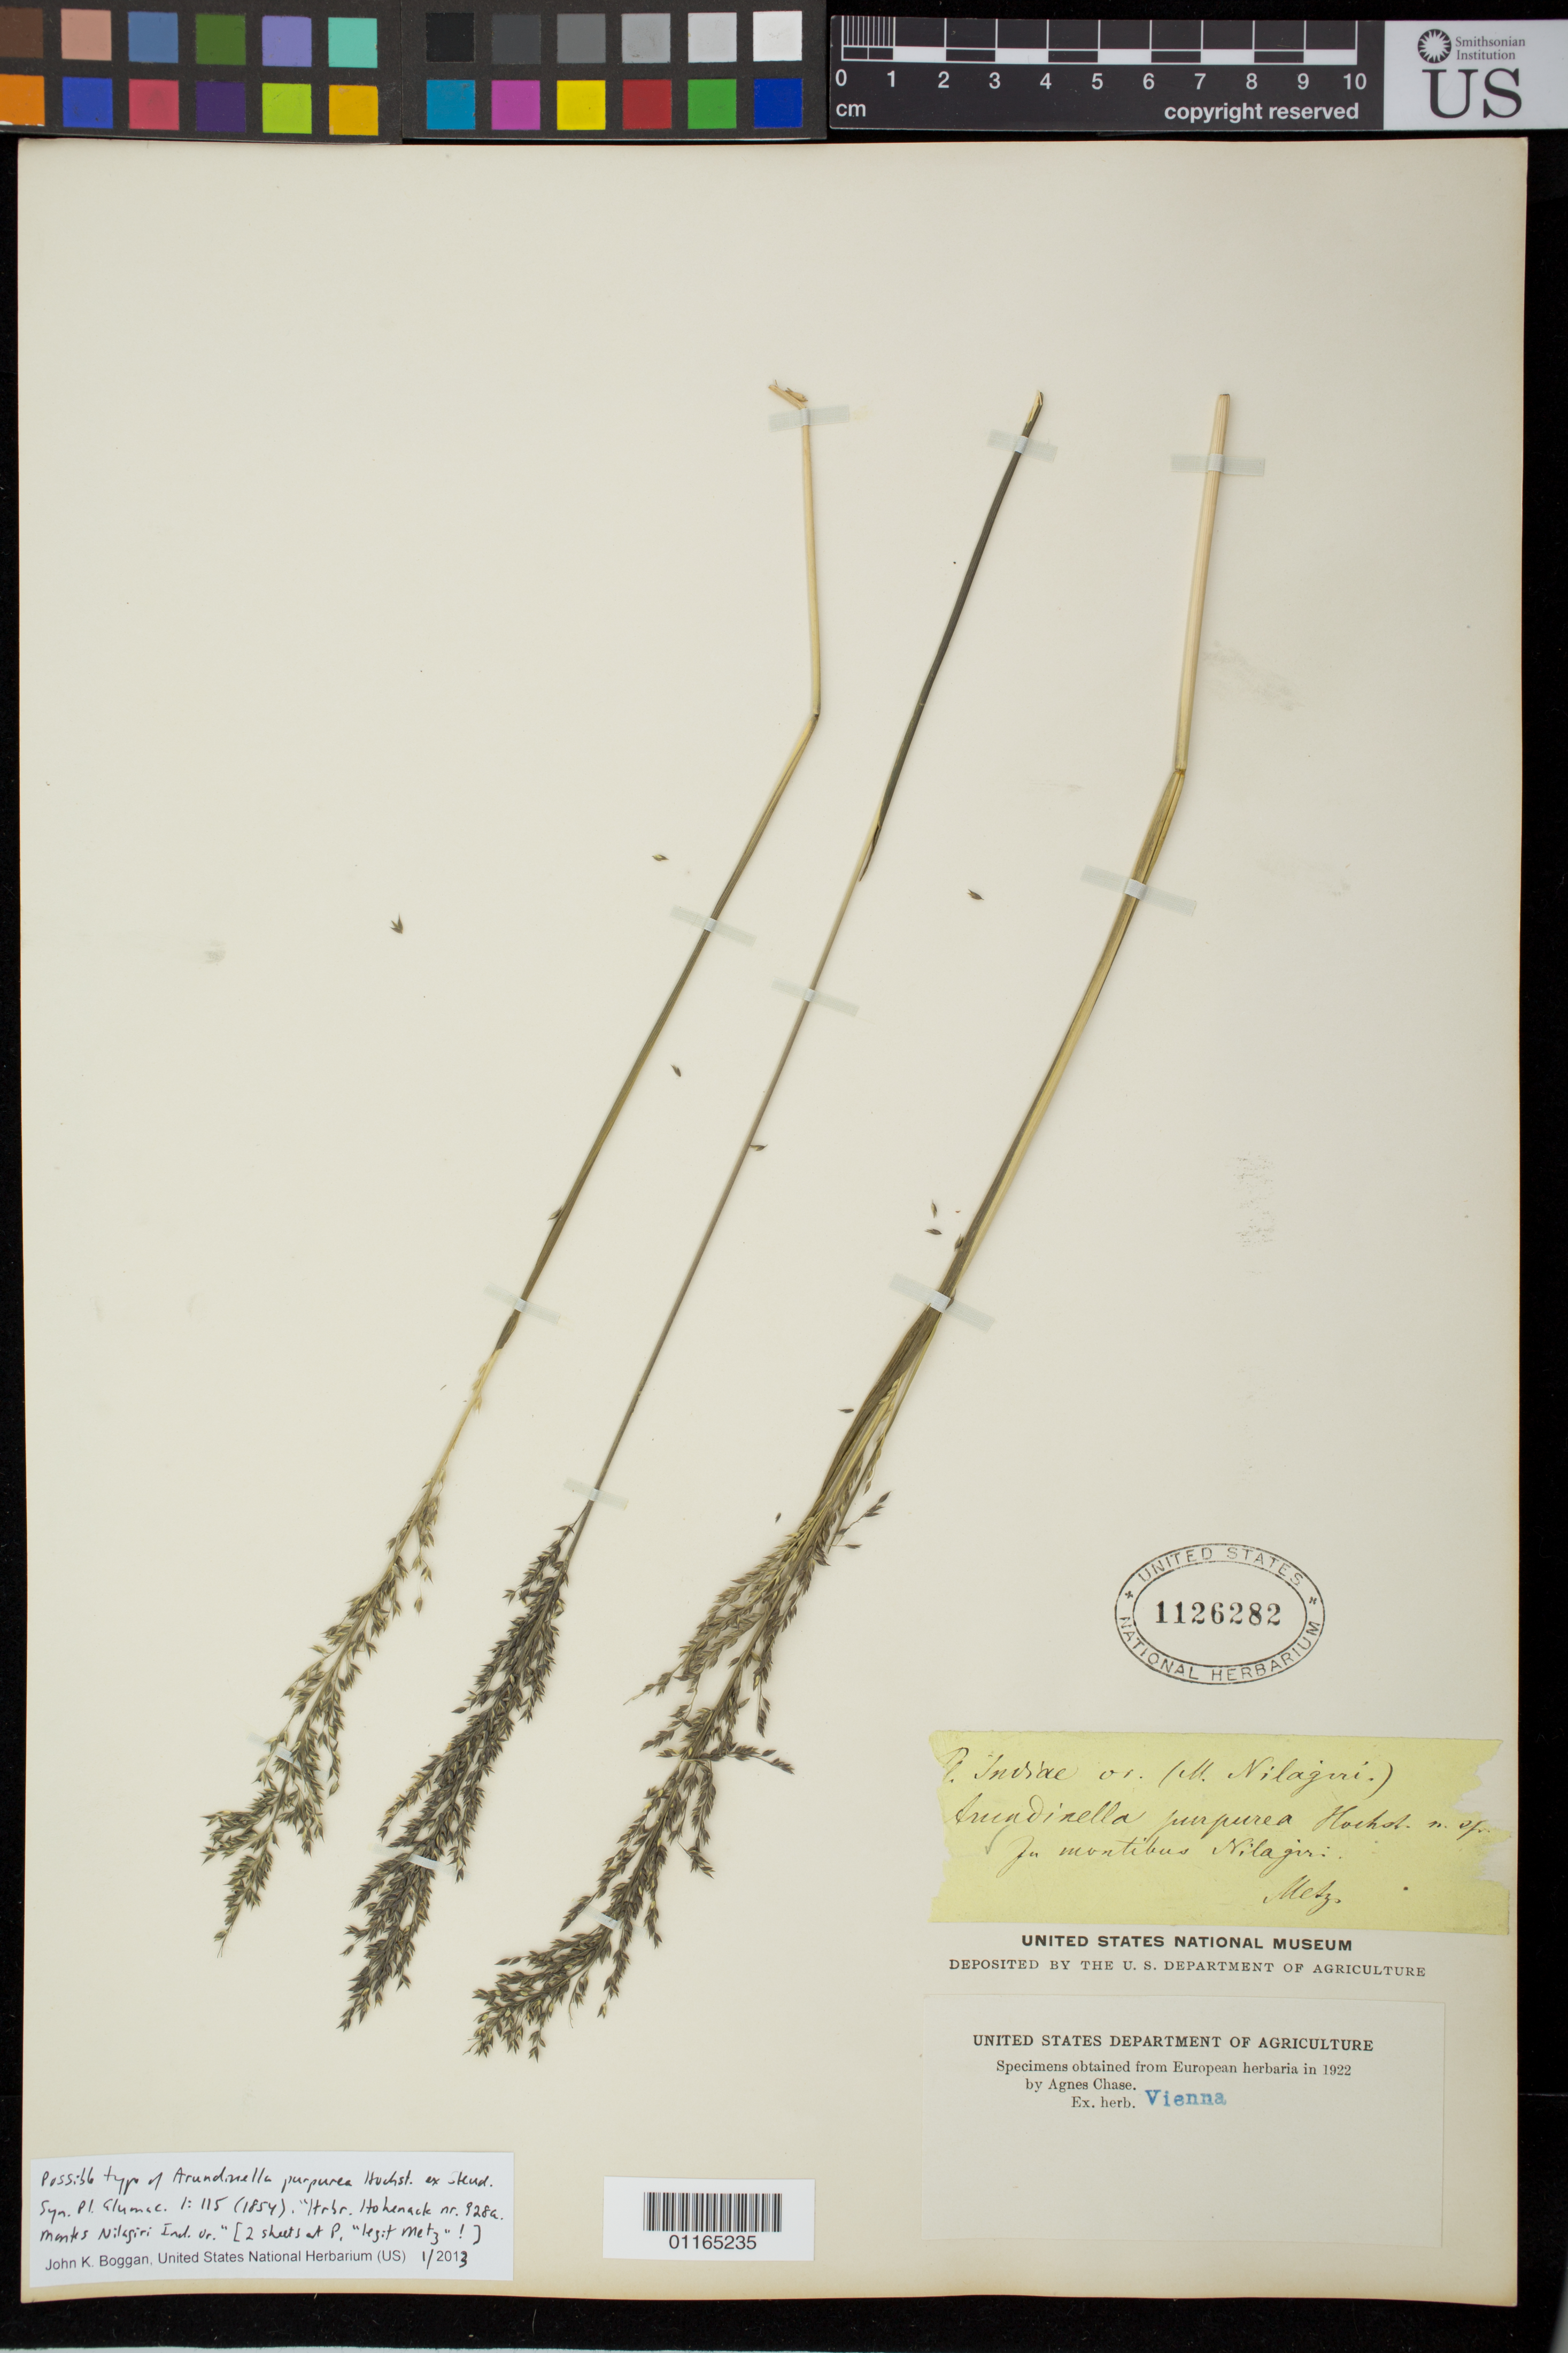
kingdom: Plantae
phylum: Tracheophyta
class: Liliopsida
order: Poales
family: Poaceae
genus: Arundinella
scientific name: Arundinella purpurea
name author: Hochst. ex Steud.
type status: Possible Type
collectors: F. Metz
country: India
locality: In montibus Nilagiri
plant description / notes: ex herb Vienna; Protologue cites "Hrbr. Hohenack. nr. 928 a. Montes Nilagiri Ind. or." 2 sheets at P labeled as Hohenacker 928 & 928 also bear annotation "legit Metz".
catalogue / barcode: US 1126282